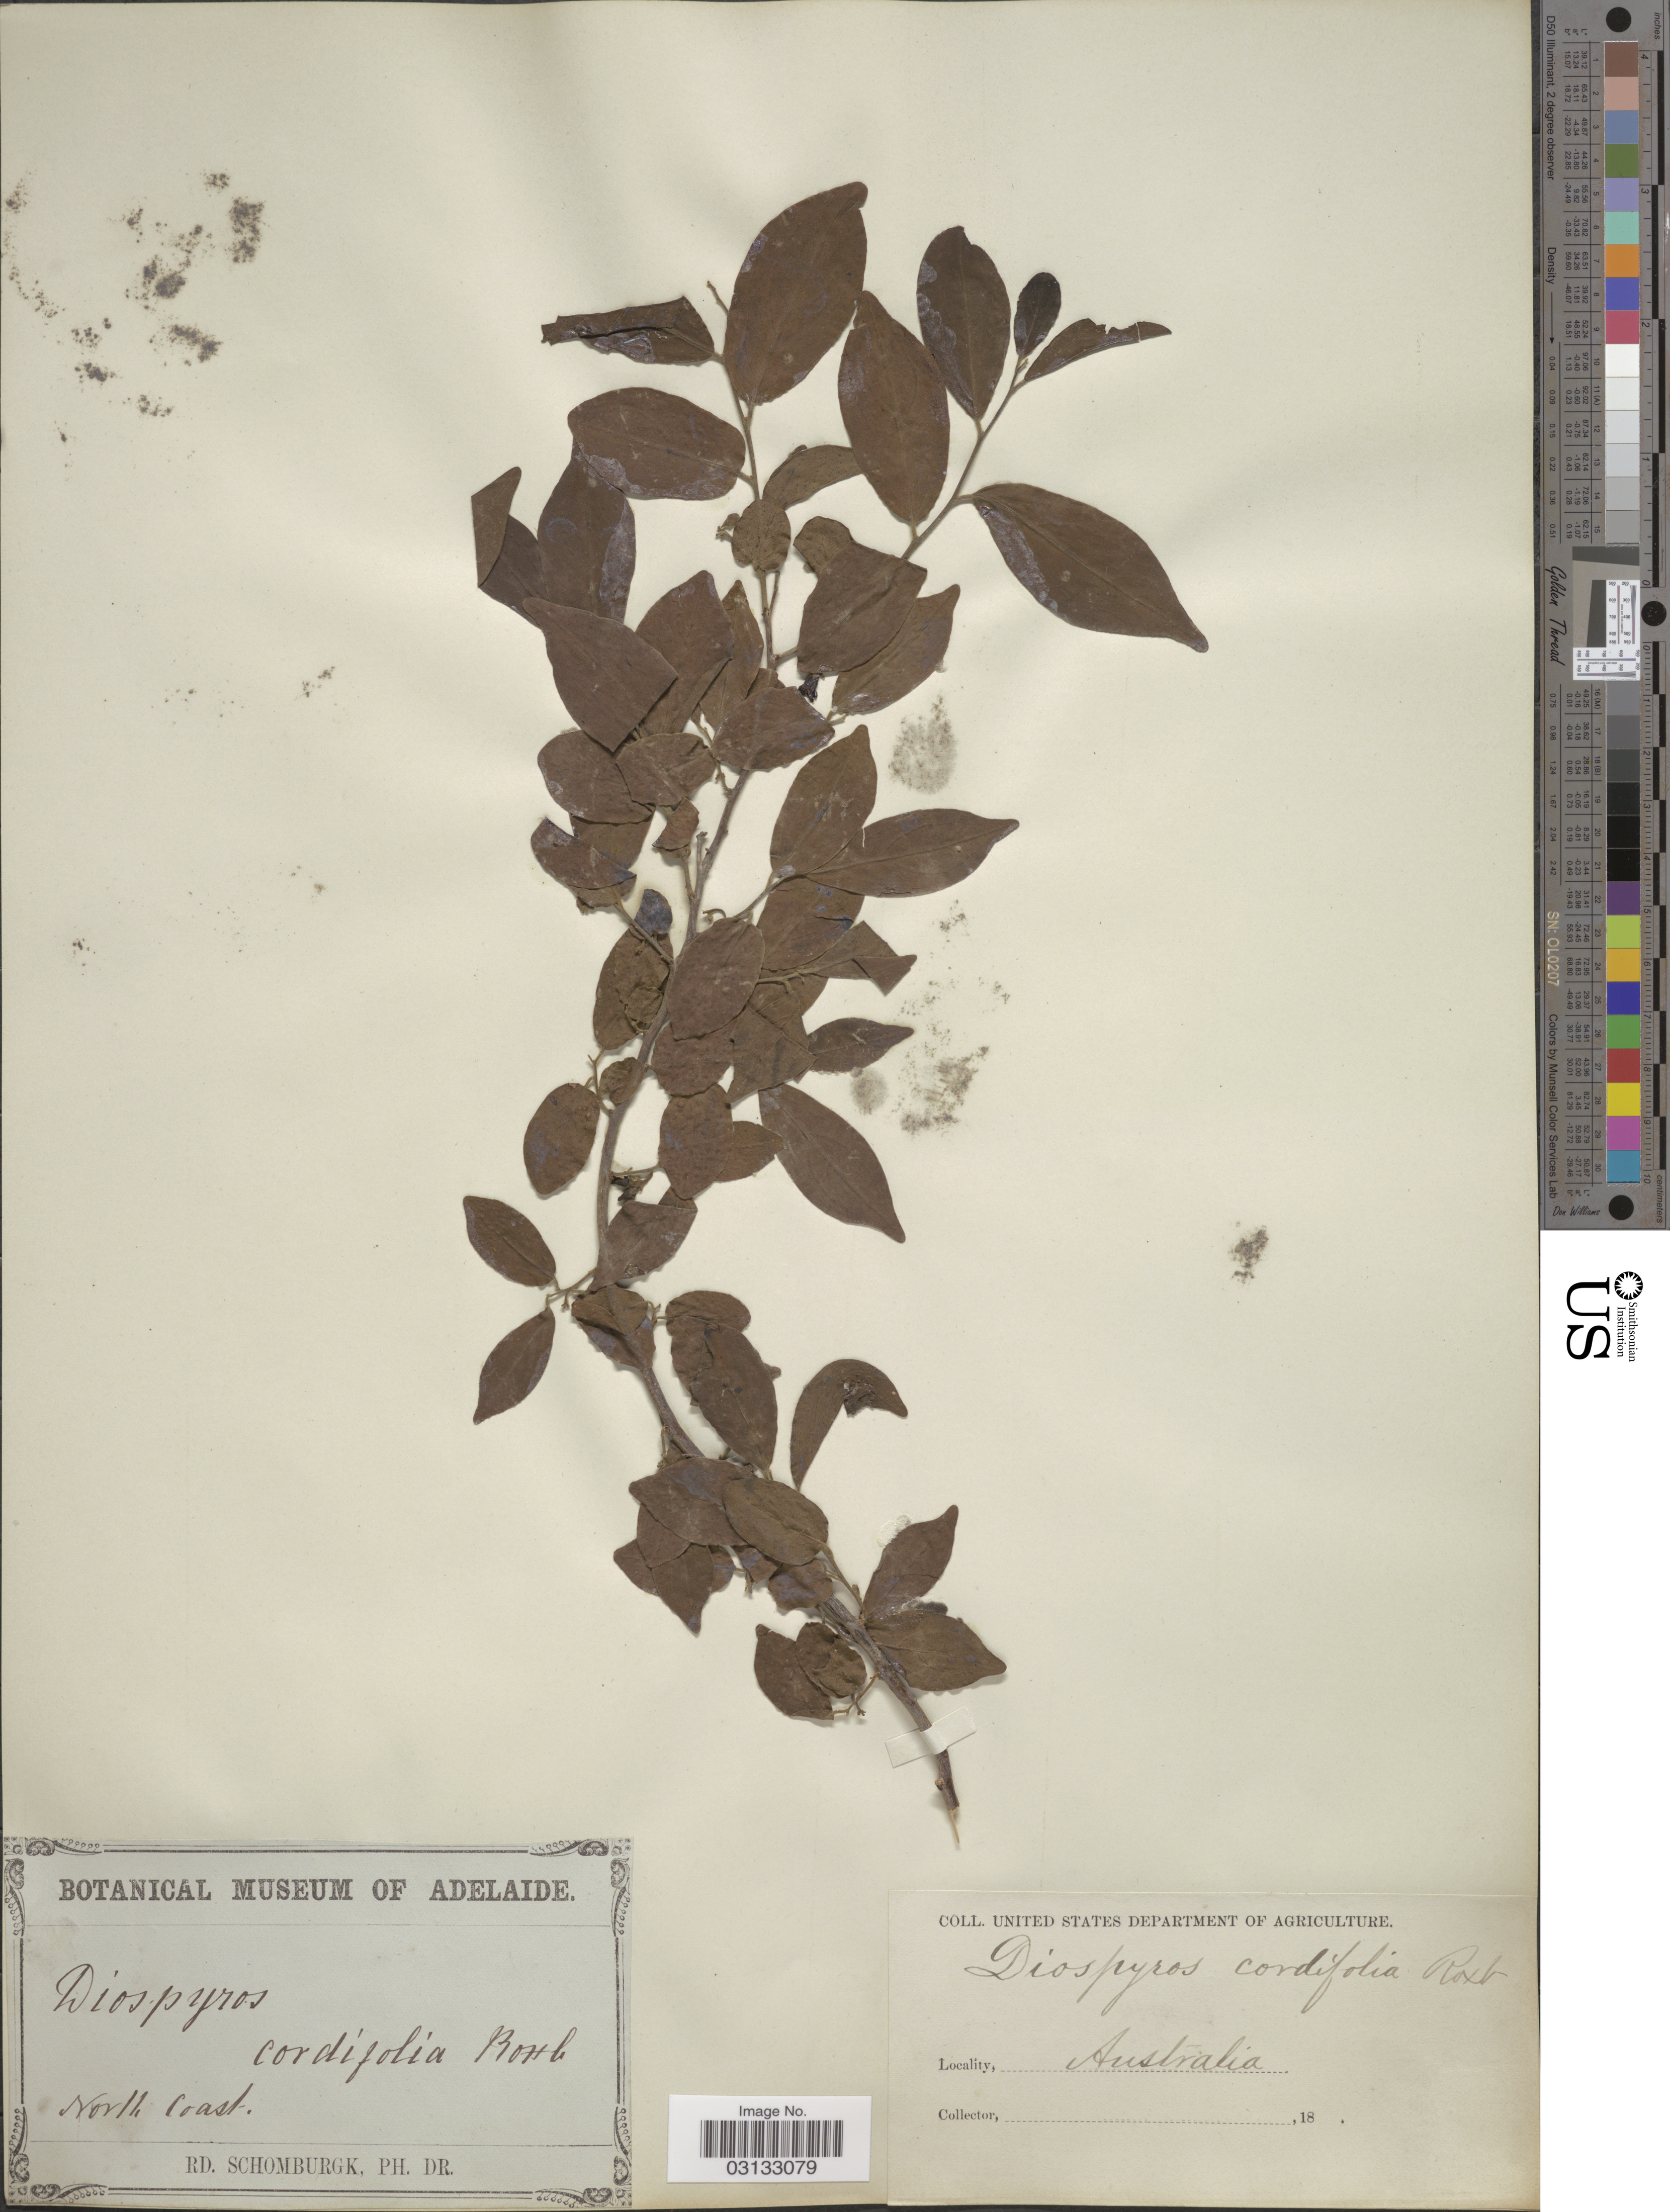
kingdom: Plantae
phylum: Tracheophyta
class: Magnoliopsida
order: Ericales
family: Ebenaceae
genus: Diospyros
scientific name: Diospyros cordifolia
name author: Roxb.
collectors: M. R. Schomburgk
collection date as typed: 18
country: Australia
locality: North Coast.